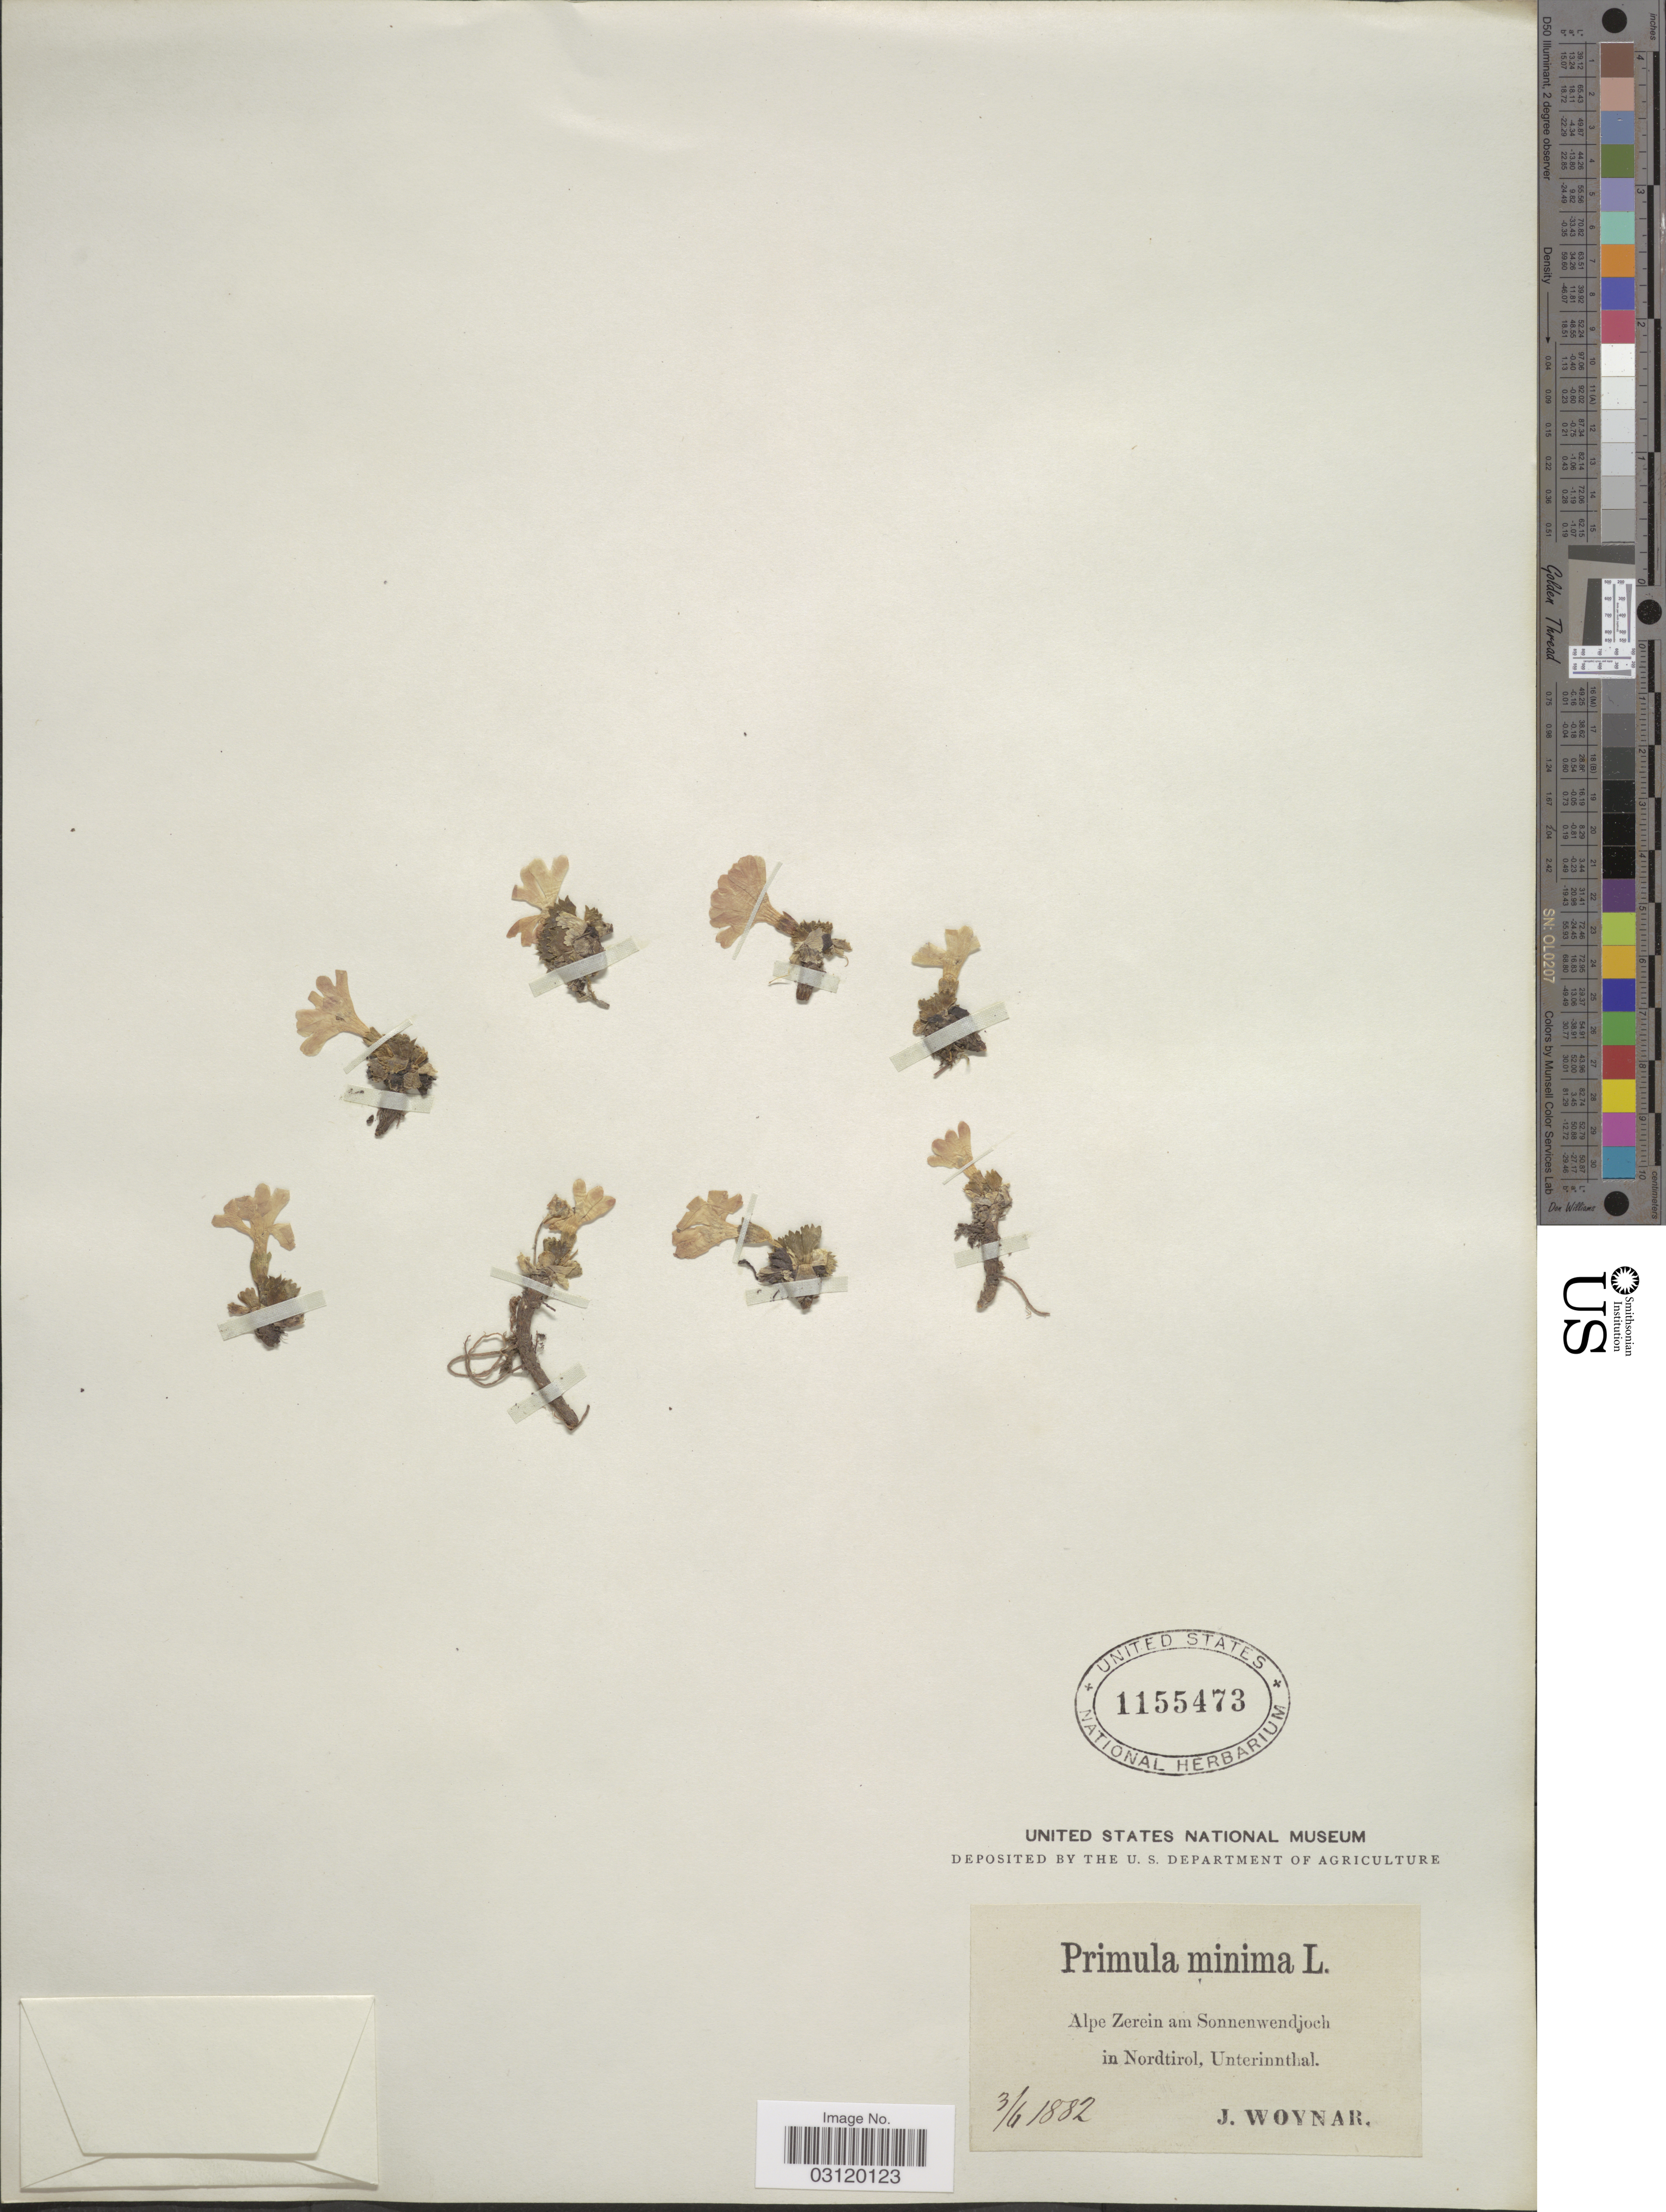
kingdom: Plantae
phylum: Tracheophyta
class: Magnoliopsida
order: Ericales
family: Primulaceae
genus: Primula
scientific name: Primula minima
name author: L.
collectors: J. Woynar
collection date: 1882-06-03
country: Austria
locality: Alpe Zerein am Sonnenwendjoch in Nordtirol, Unterinnthal.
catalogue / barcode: US 1155473